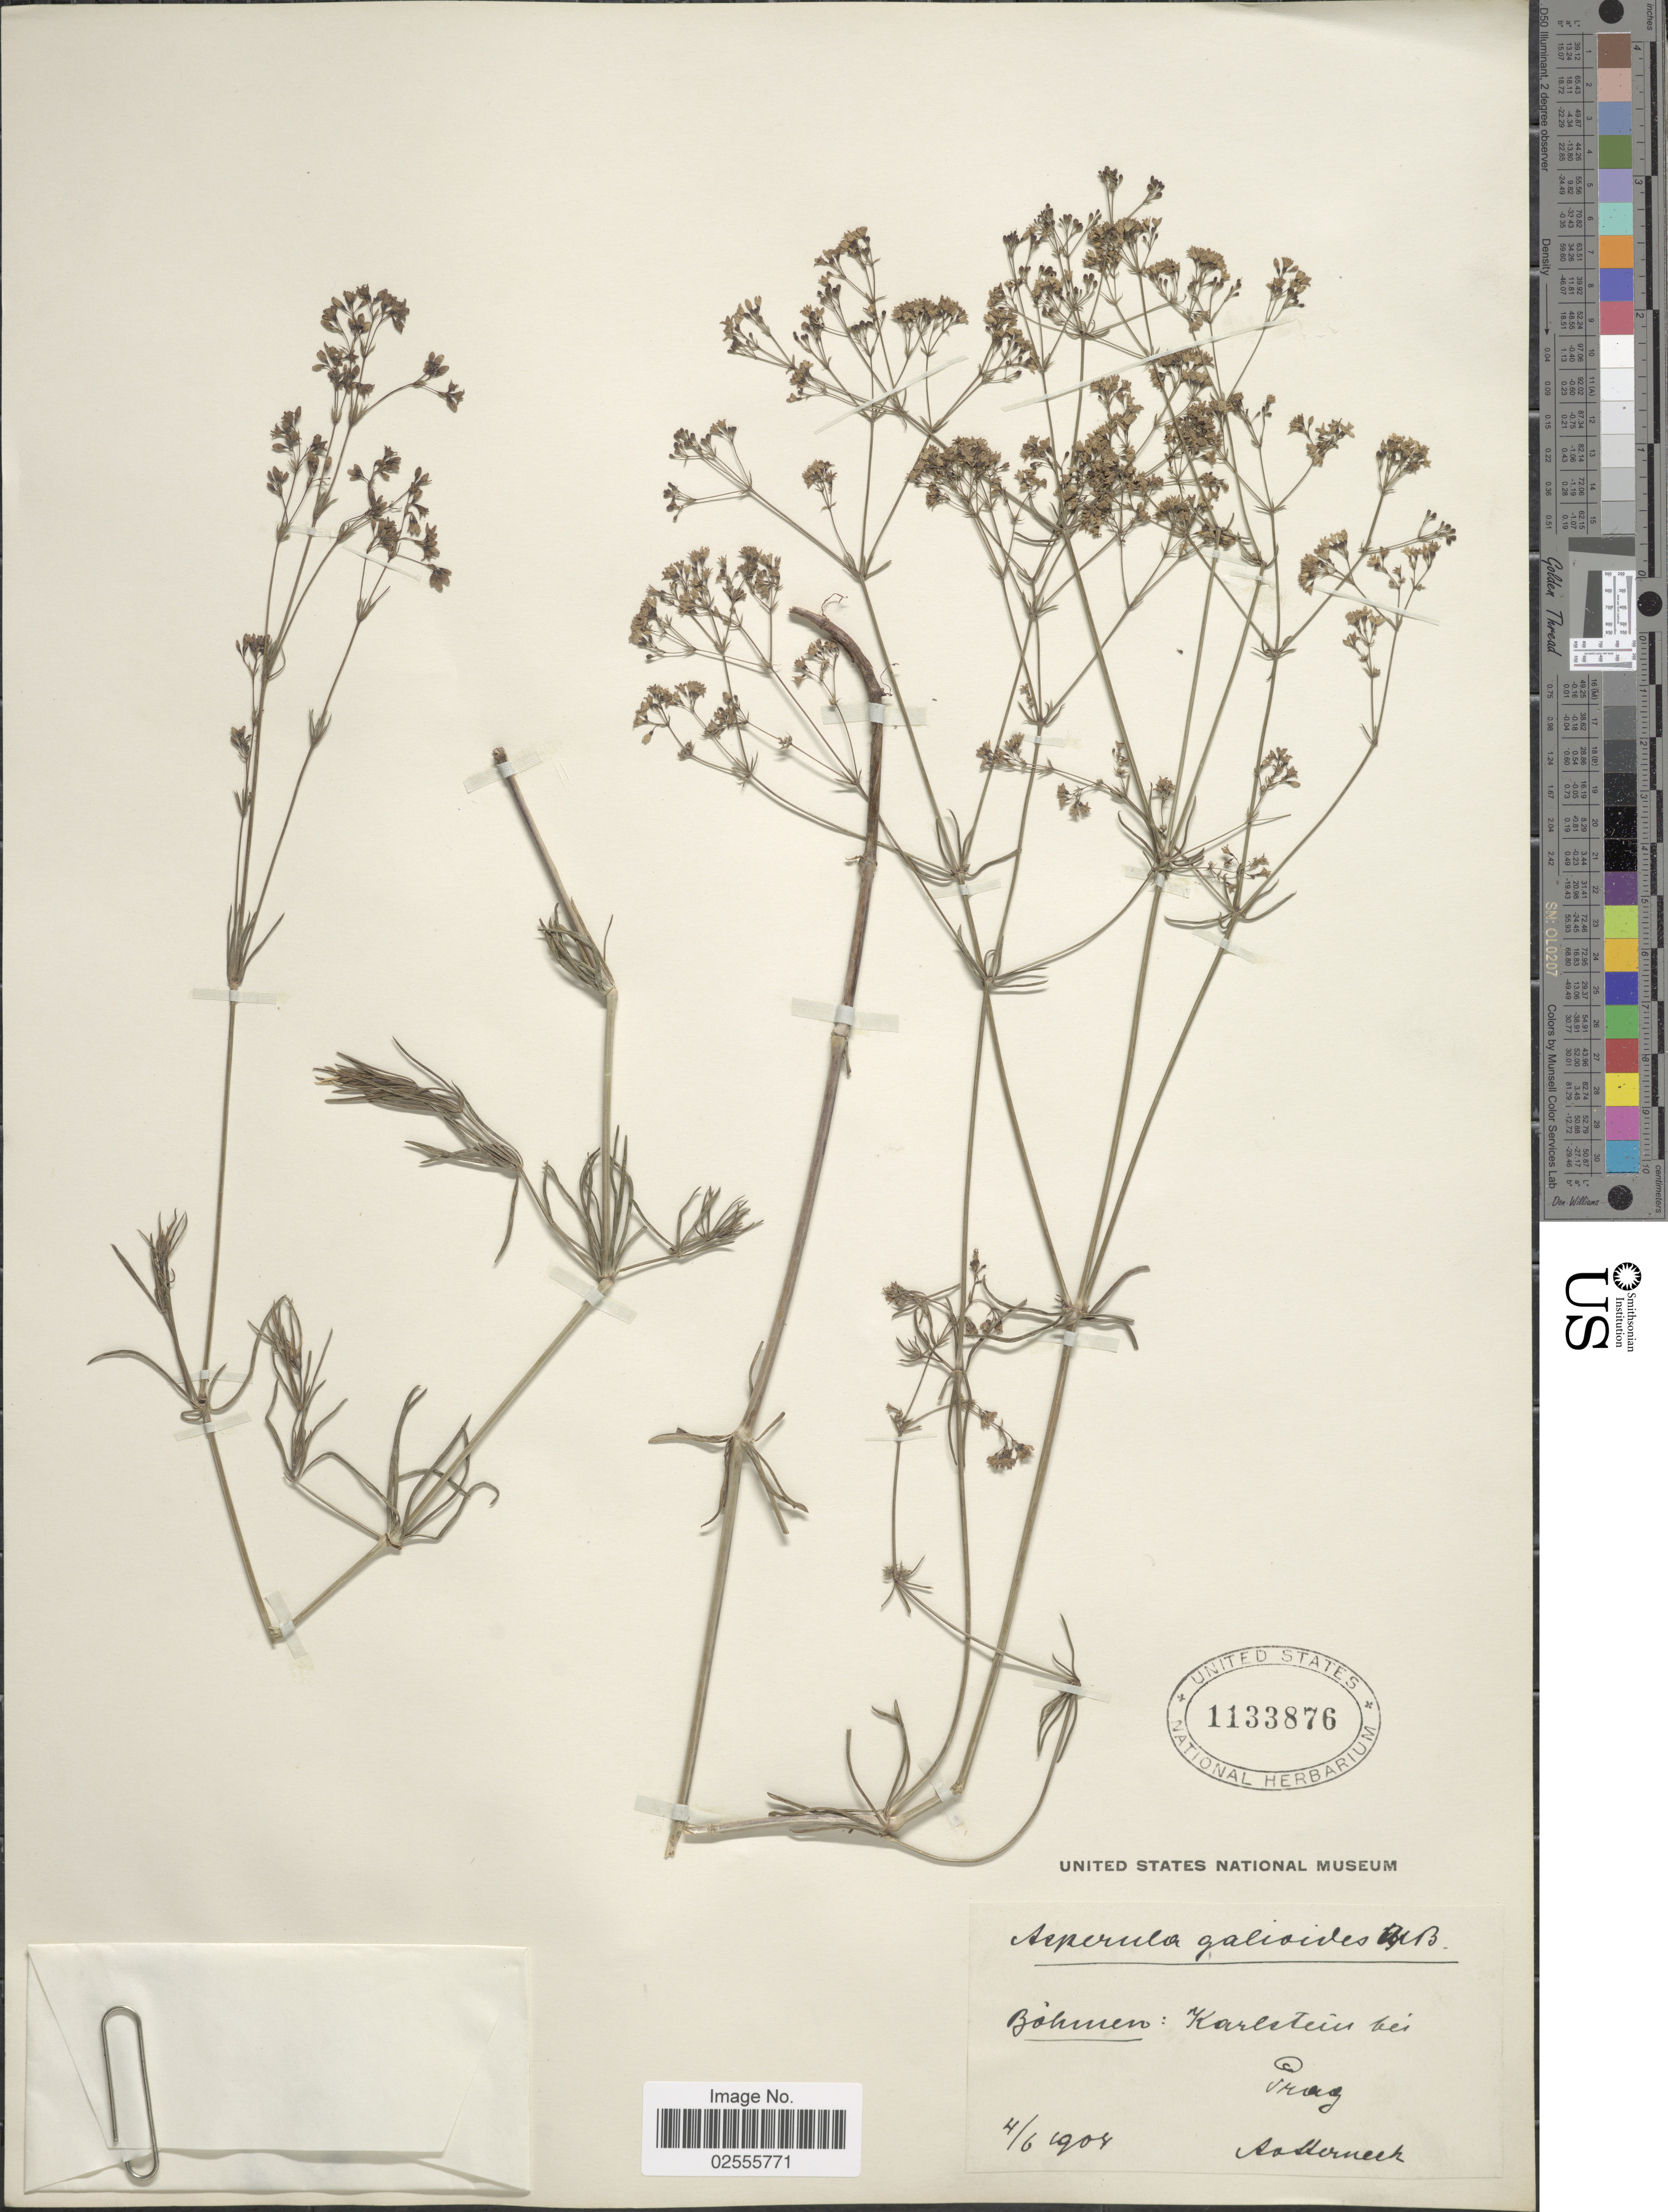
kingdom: Plantae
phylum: Tracheophyta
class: Magnoliopsida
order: Gentianales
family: Rubiaceae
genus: Asperula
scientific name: Asperula galioides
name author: M. Bieb.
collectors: J. von Sterneck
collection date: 1904-06-04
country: Czechia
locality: Bohmero: Karlstein bei Prag.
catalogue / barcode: US 1133876